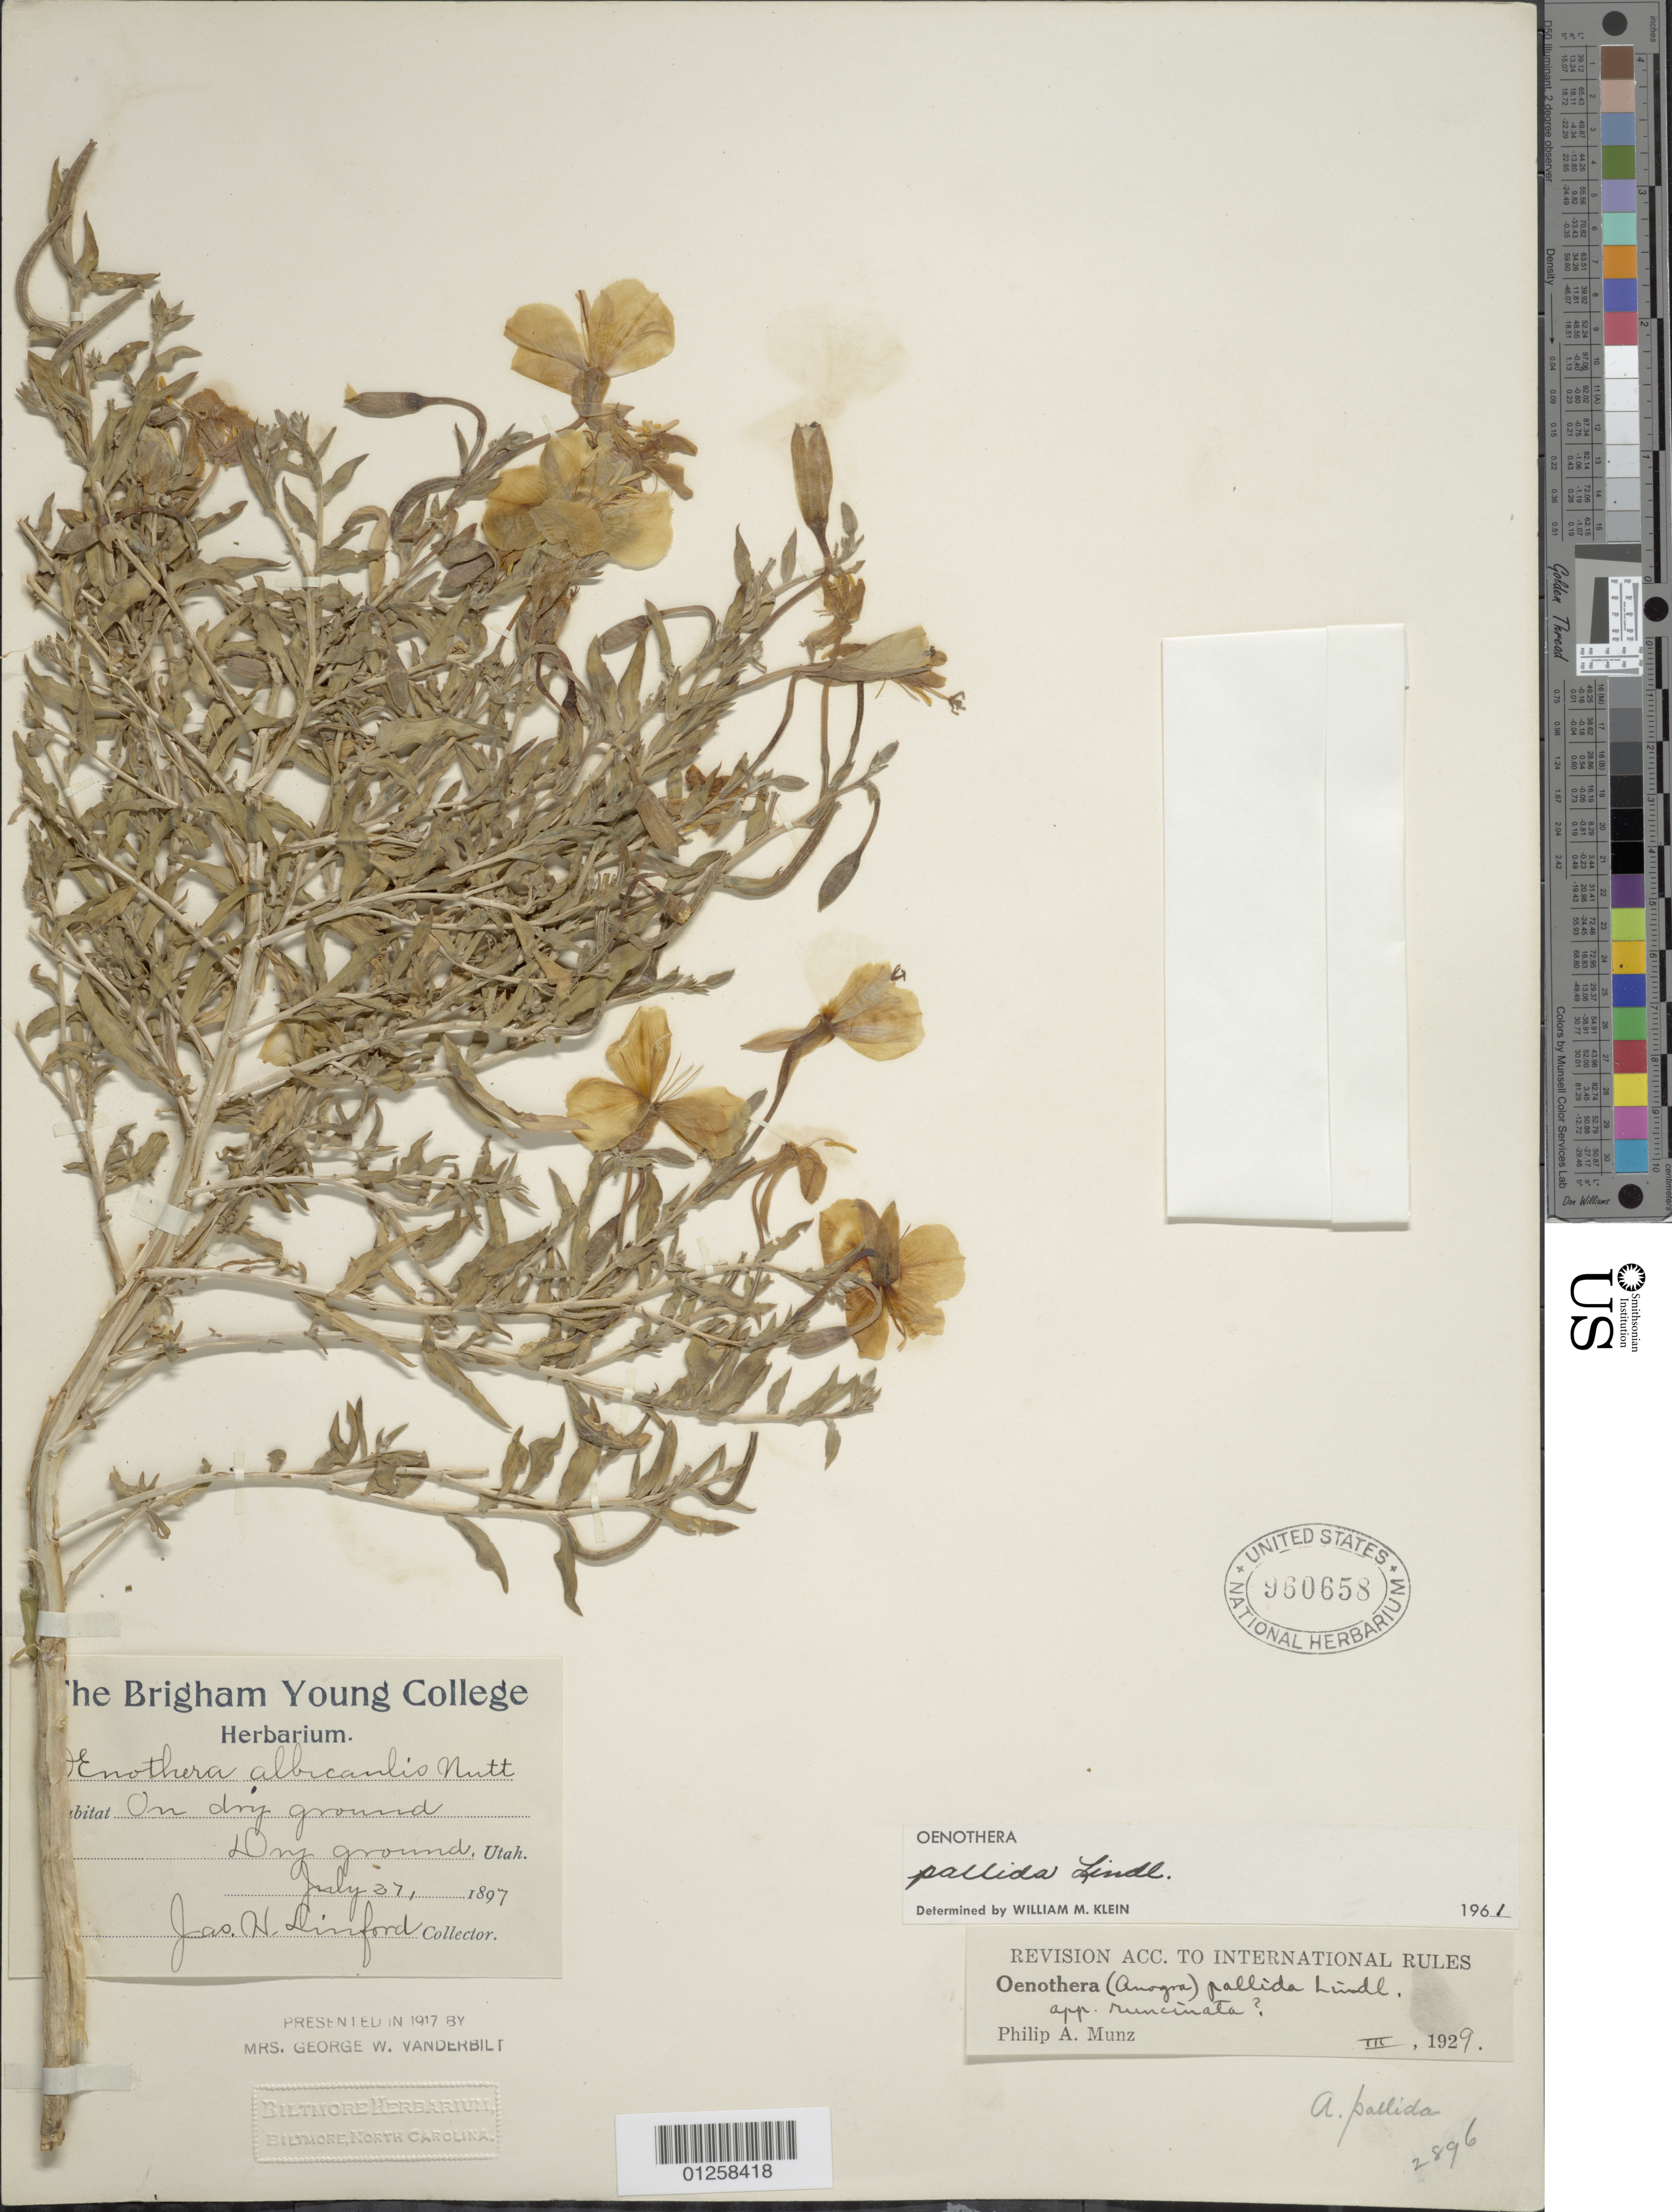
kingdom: Plantae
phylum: Tracheophyta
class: Magnoliopsida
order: Myrtales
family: Onagraceae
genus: Oenothera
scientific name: Oenothera pallida subsp. pallida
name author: Lindl.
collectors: J. Linford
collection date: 1897-06-27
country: United States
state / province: Utah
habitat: Dry ground.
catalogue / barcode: US 960658